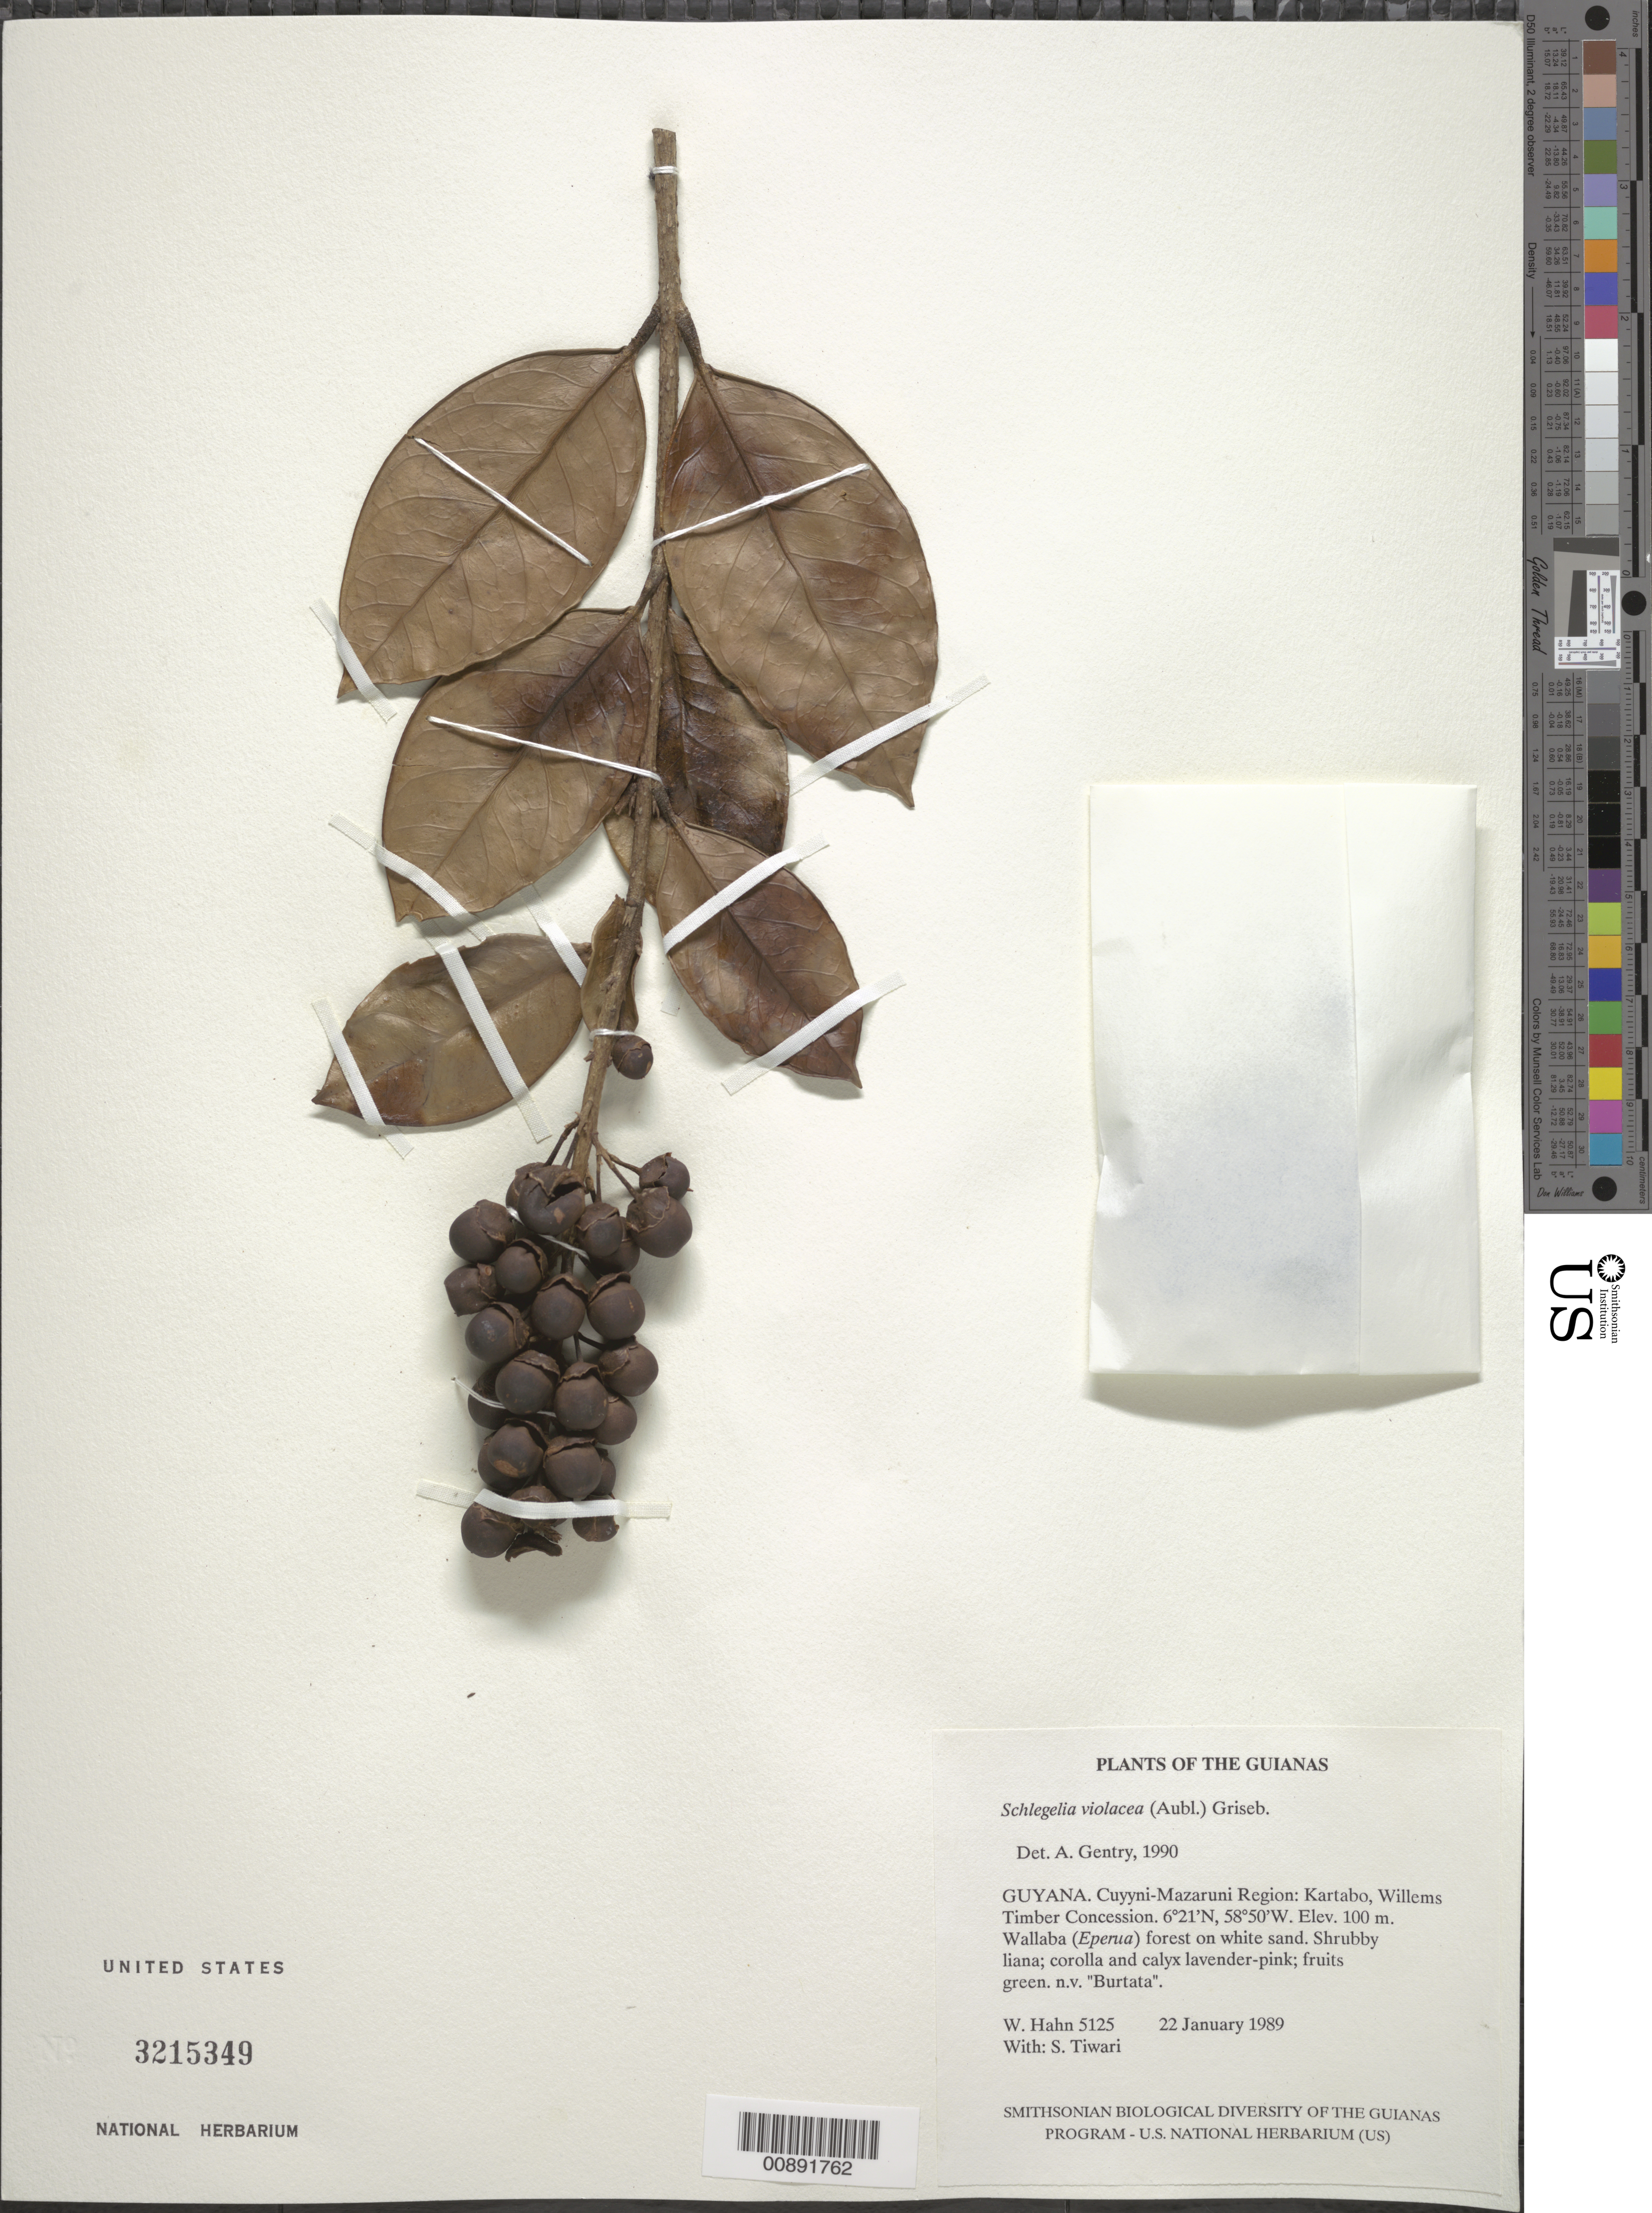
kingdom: Plantae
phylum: Tracheophyta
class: Magnoliopsida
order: Lamiales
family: Schlegeliaceae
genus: Schlegelia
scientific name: Schlegelia violacea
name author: (Aubl.) Griseb.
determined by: Gentry, A. H.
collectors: W. Hahn & S. Tiwari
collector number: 5125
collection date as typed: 22 January 1989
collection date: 1989-01-22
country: Guyana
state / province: Cuyuni-Mazaruni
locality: Kartabo, Willems Timber concession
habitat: Wallaba (Eperua) forest on white sand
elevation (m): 100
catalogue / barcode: US 3215349